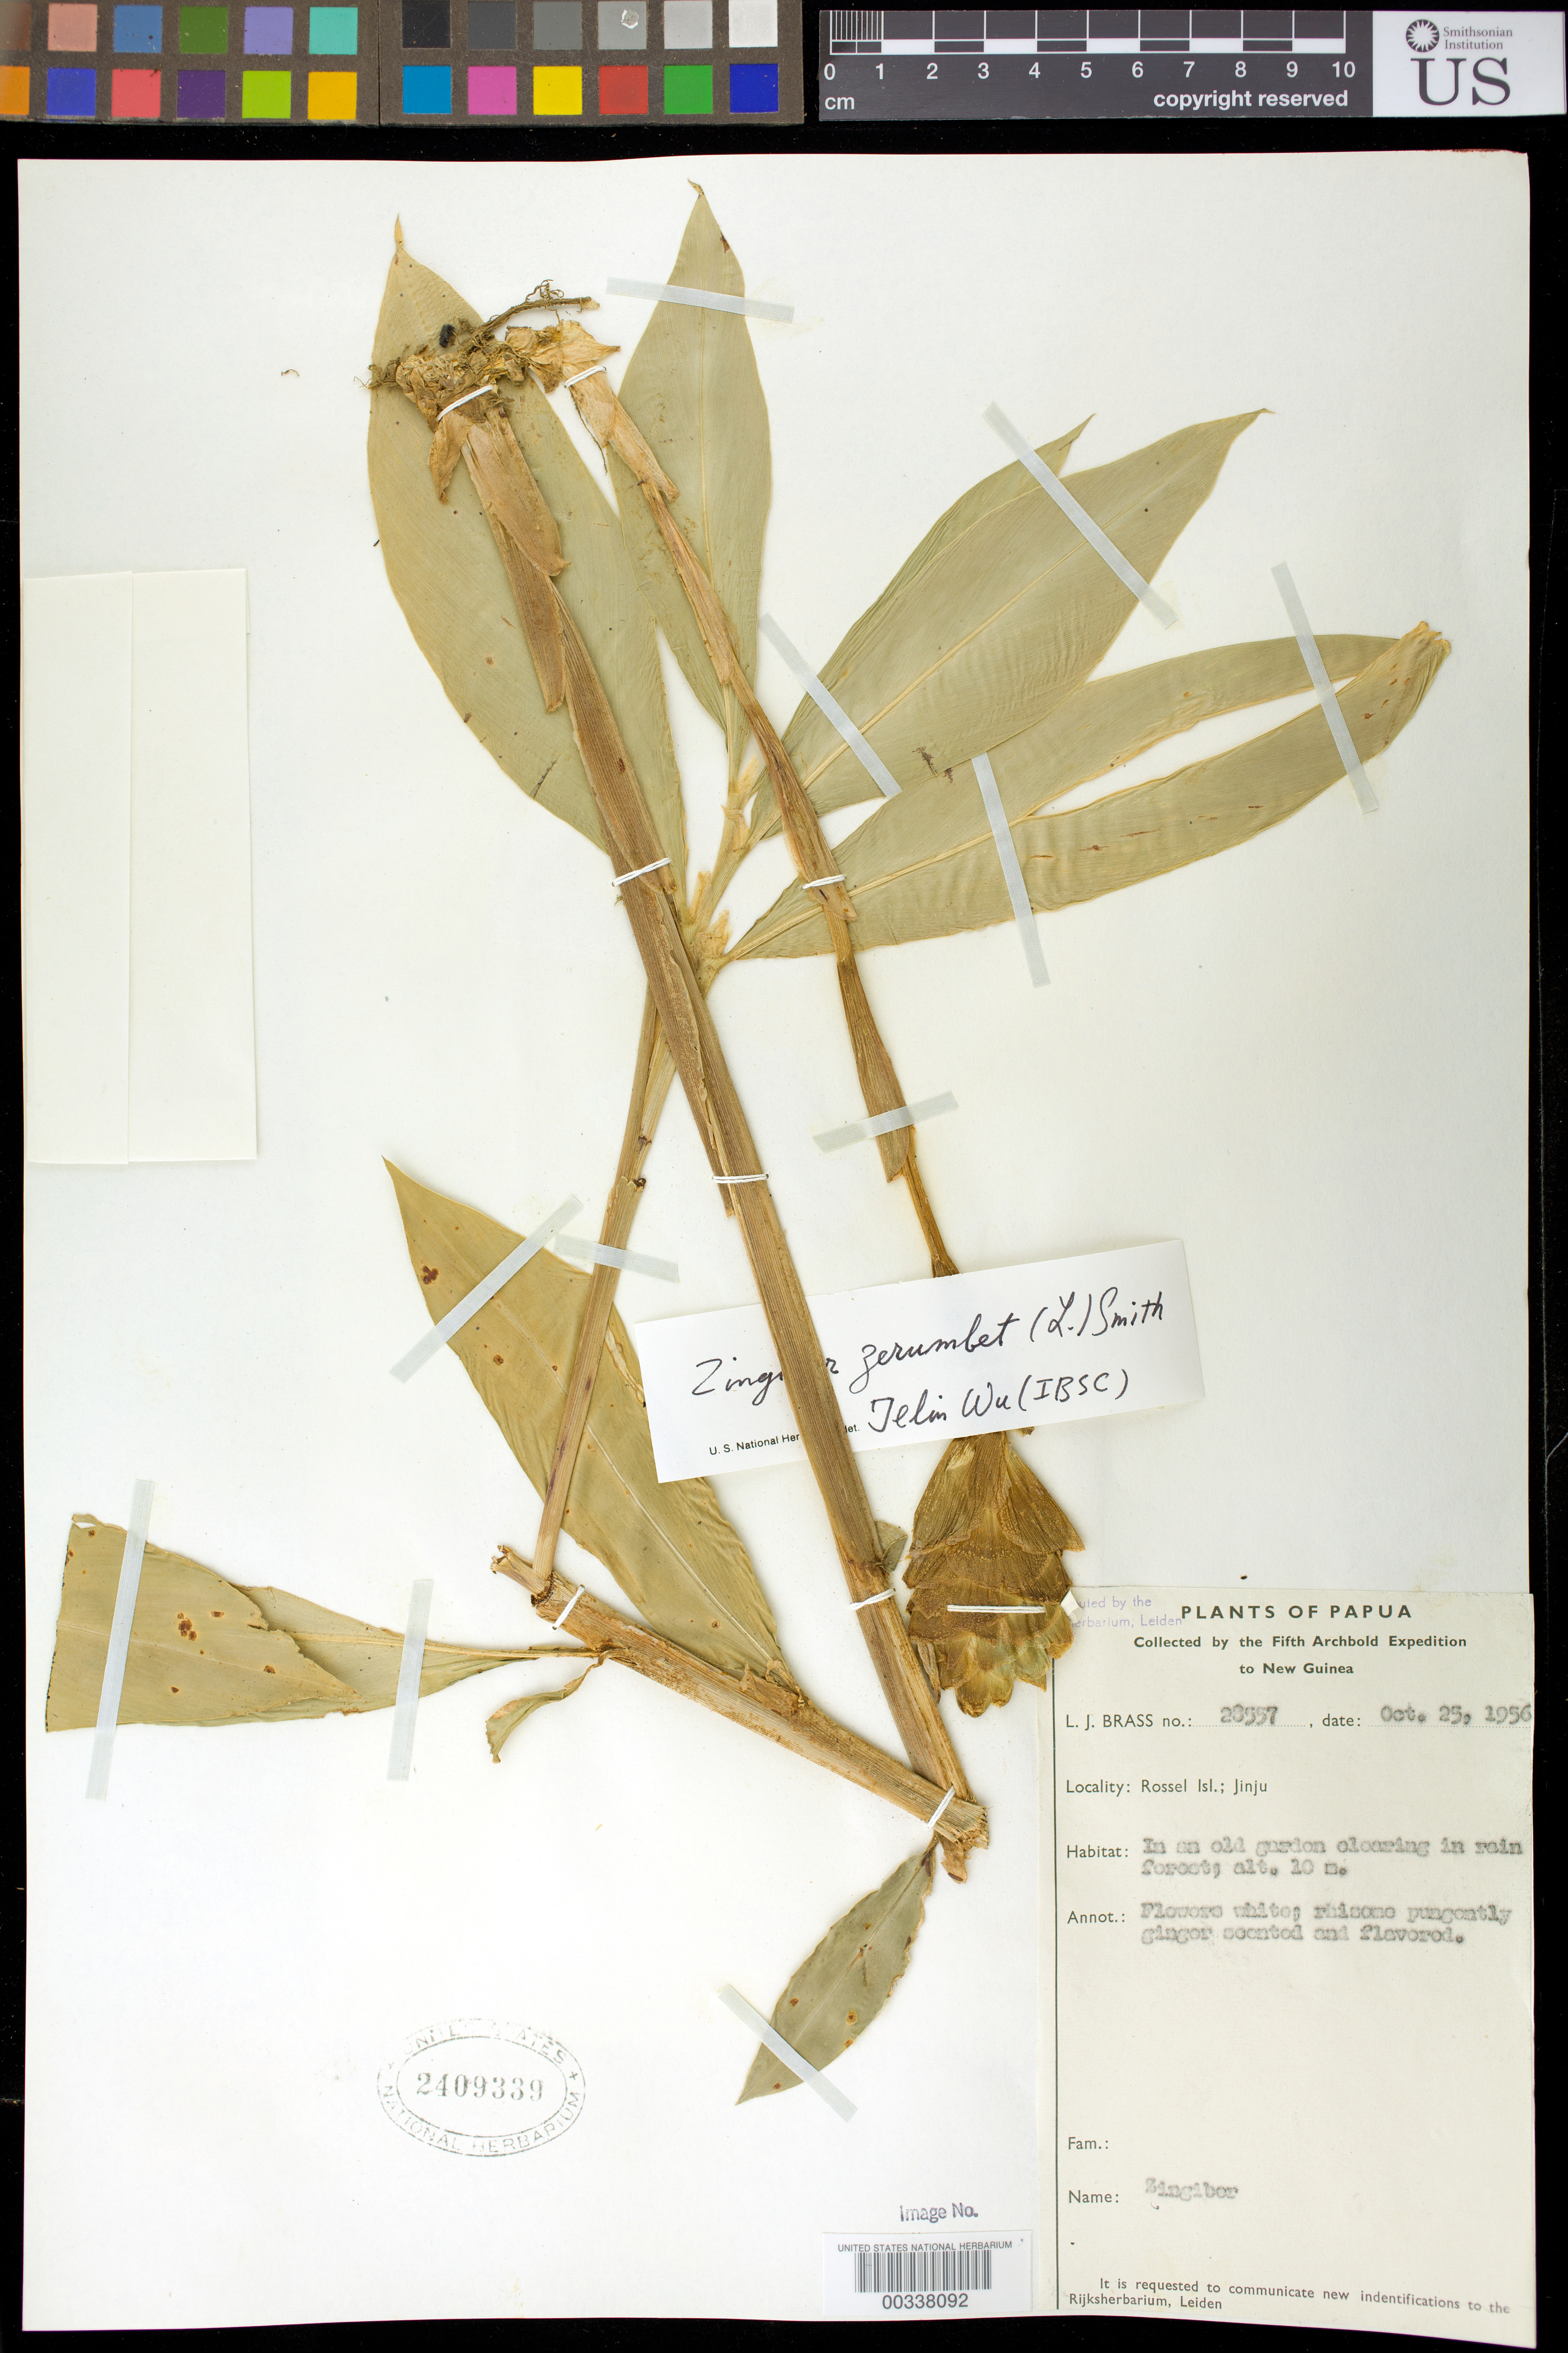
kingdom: Plantae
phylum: Tracheophyta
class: Liliopsida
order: Zingiberales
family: Zingiberaceae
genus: Zingiber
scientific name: Zingiber zerumbet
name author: (L.) Sm.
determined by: Wu, Te-Ling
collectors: L. J. Brass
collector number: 28557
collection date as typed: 25 Oct 1956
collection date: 1956-10-25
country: Papua New Guinea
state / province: Milne Bay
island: Rossel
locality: Jinju [Louisiade Arch.]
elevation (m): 10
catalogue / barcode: US 2409339